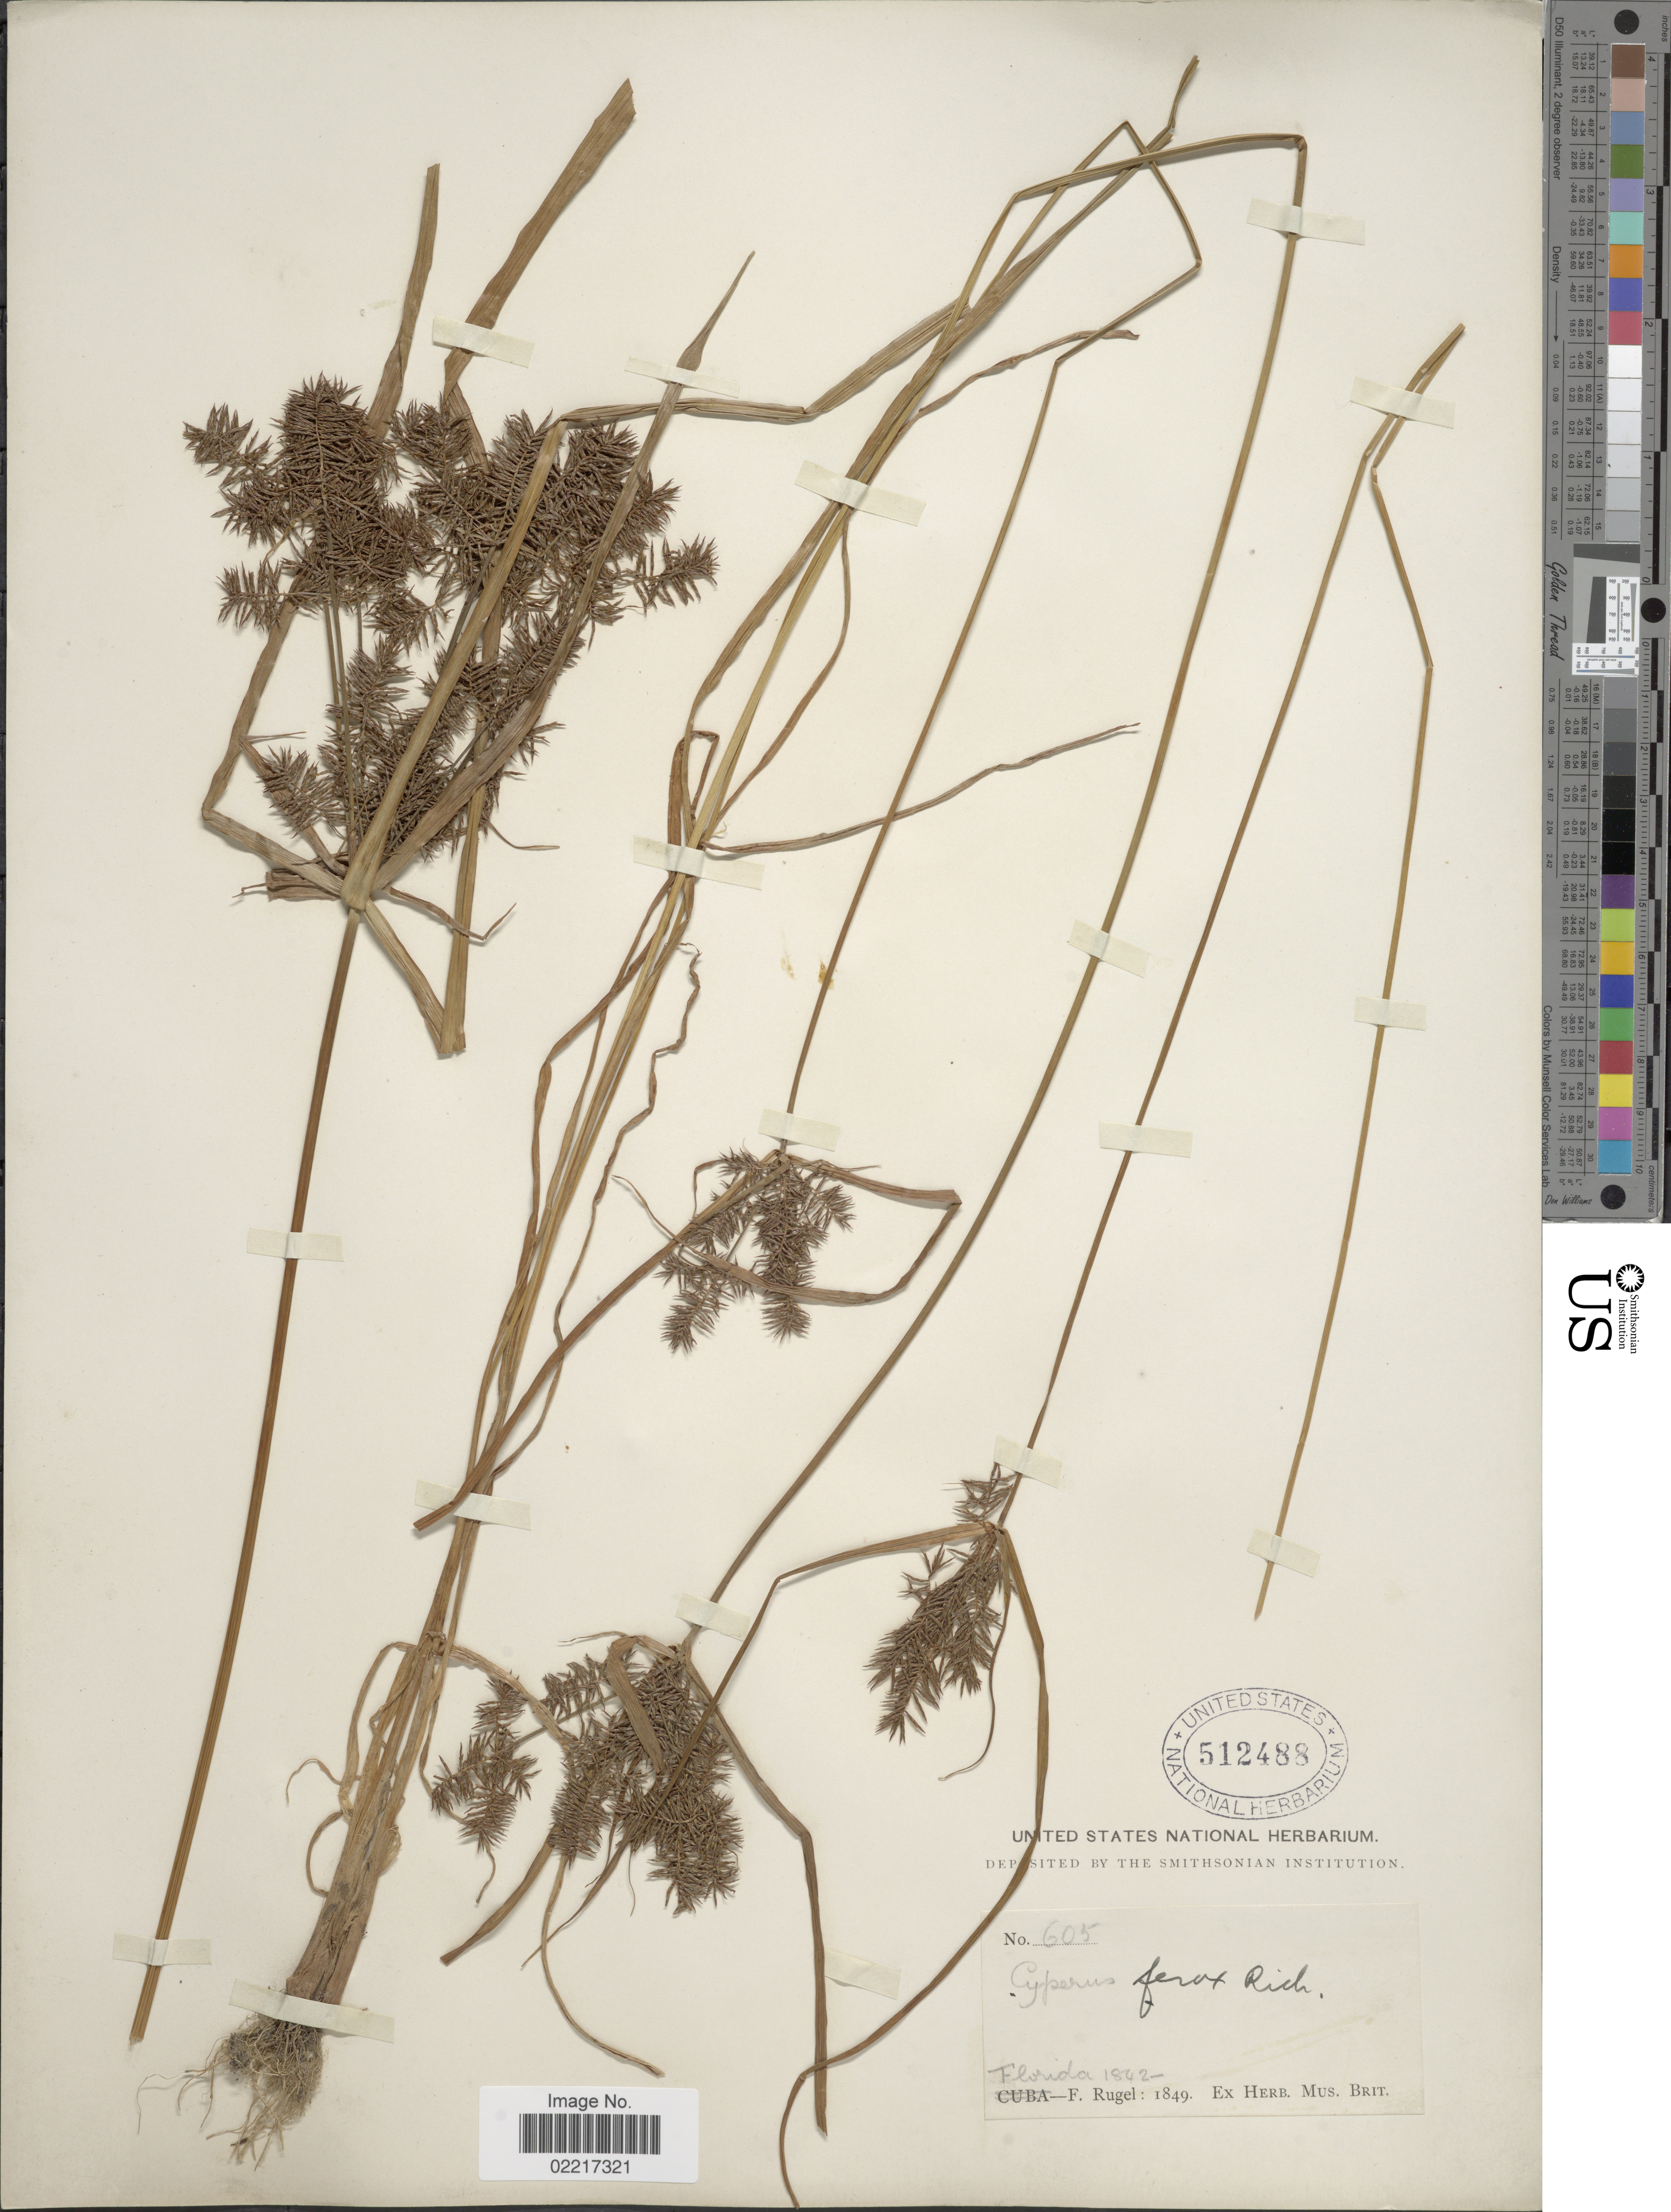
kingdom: Plantae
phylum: Tracheophyta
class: Liliopsida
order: Poales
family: Cyperaceae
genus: Cyperus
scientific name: Cyperus odoratus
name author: L.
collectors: F. Rugel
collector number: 605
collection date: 1842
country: United States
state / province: Florida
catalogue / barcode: US 512488